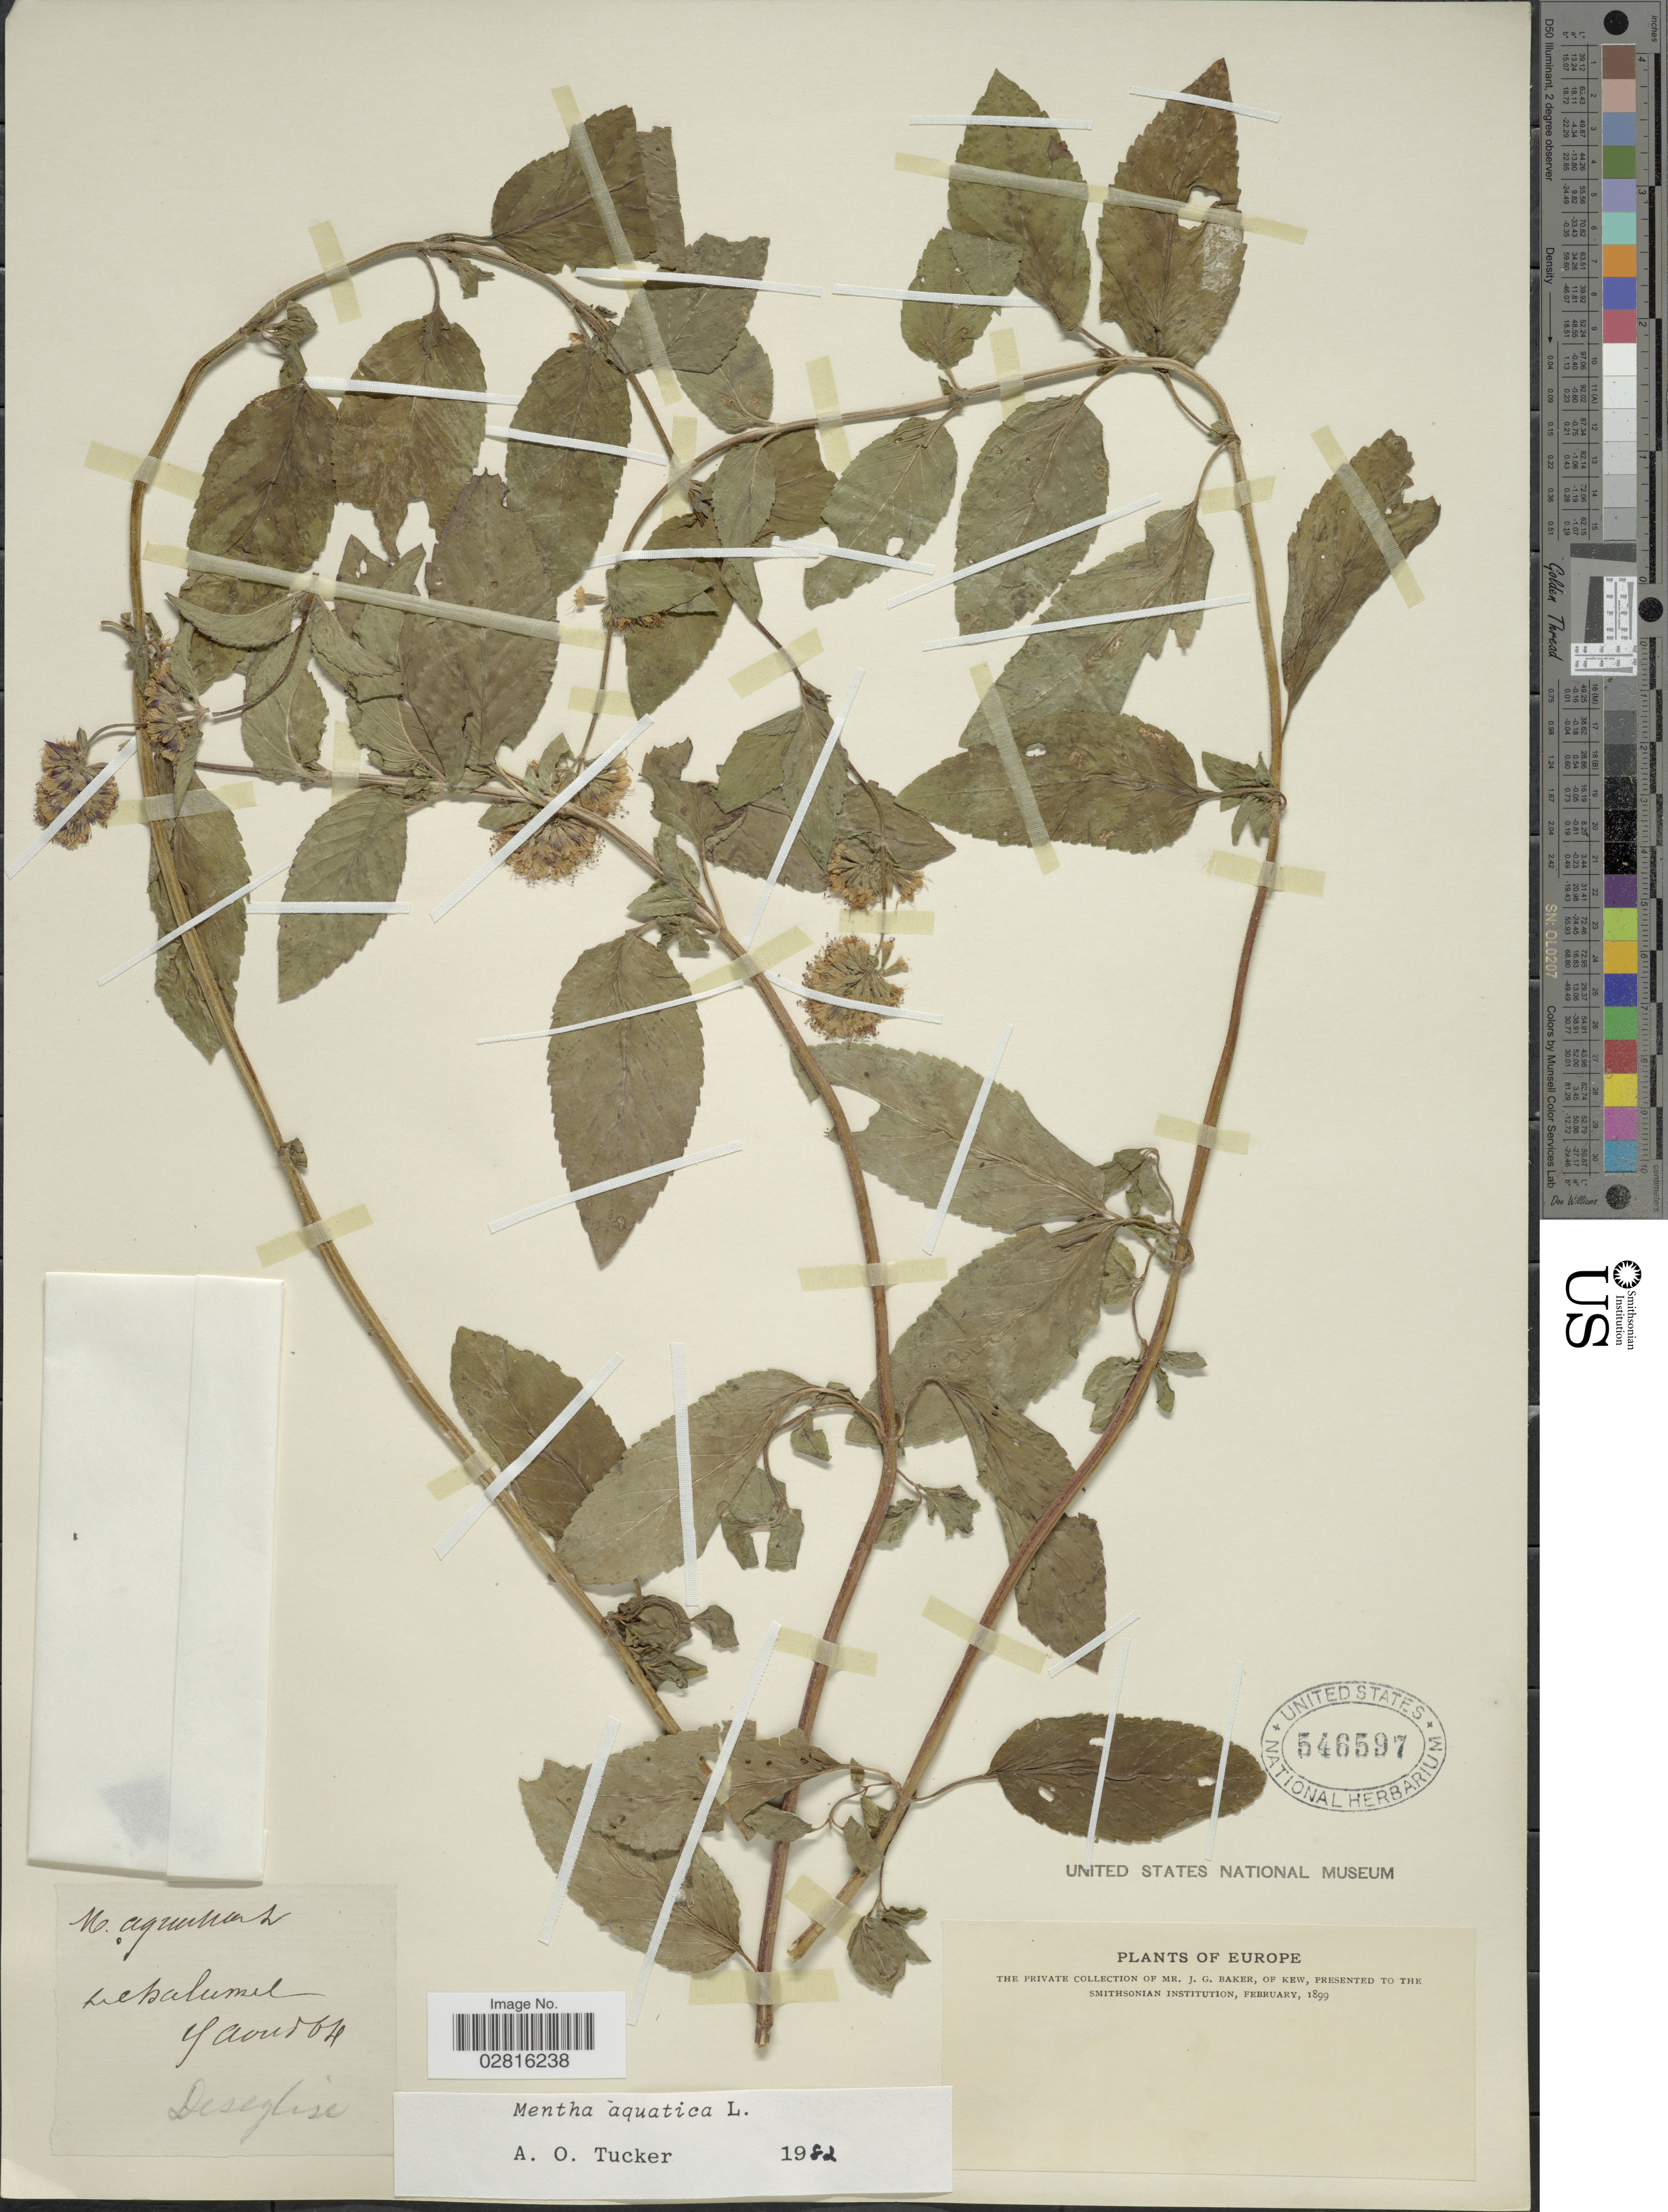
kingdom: Plantae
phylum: Tracheophyta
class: Magnoliopsida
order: Lamiales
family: Lamiaceae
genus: Mentha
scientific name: Mentha aquatica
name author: L.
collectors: P. Déséglise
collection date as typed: Transcribed d/m/y: 25/8/64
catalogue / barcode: US 546597